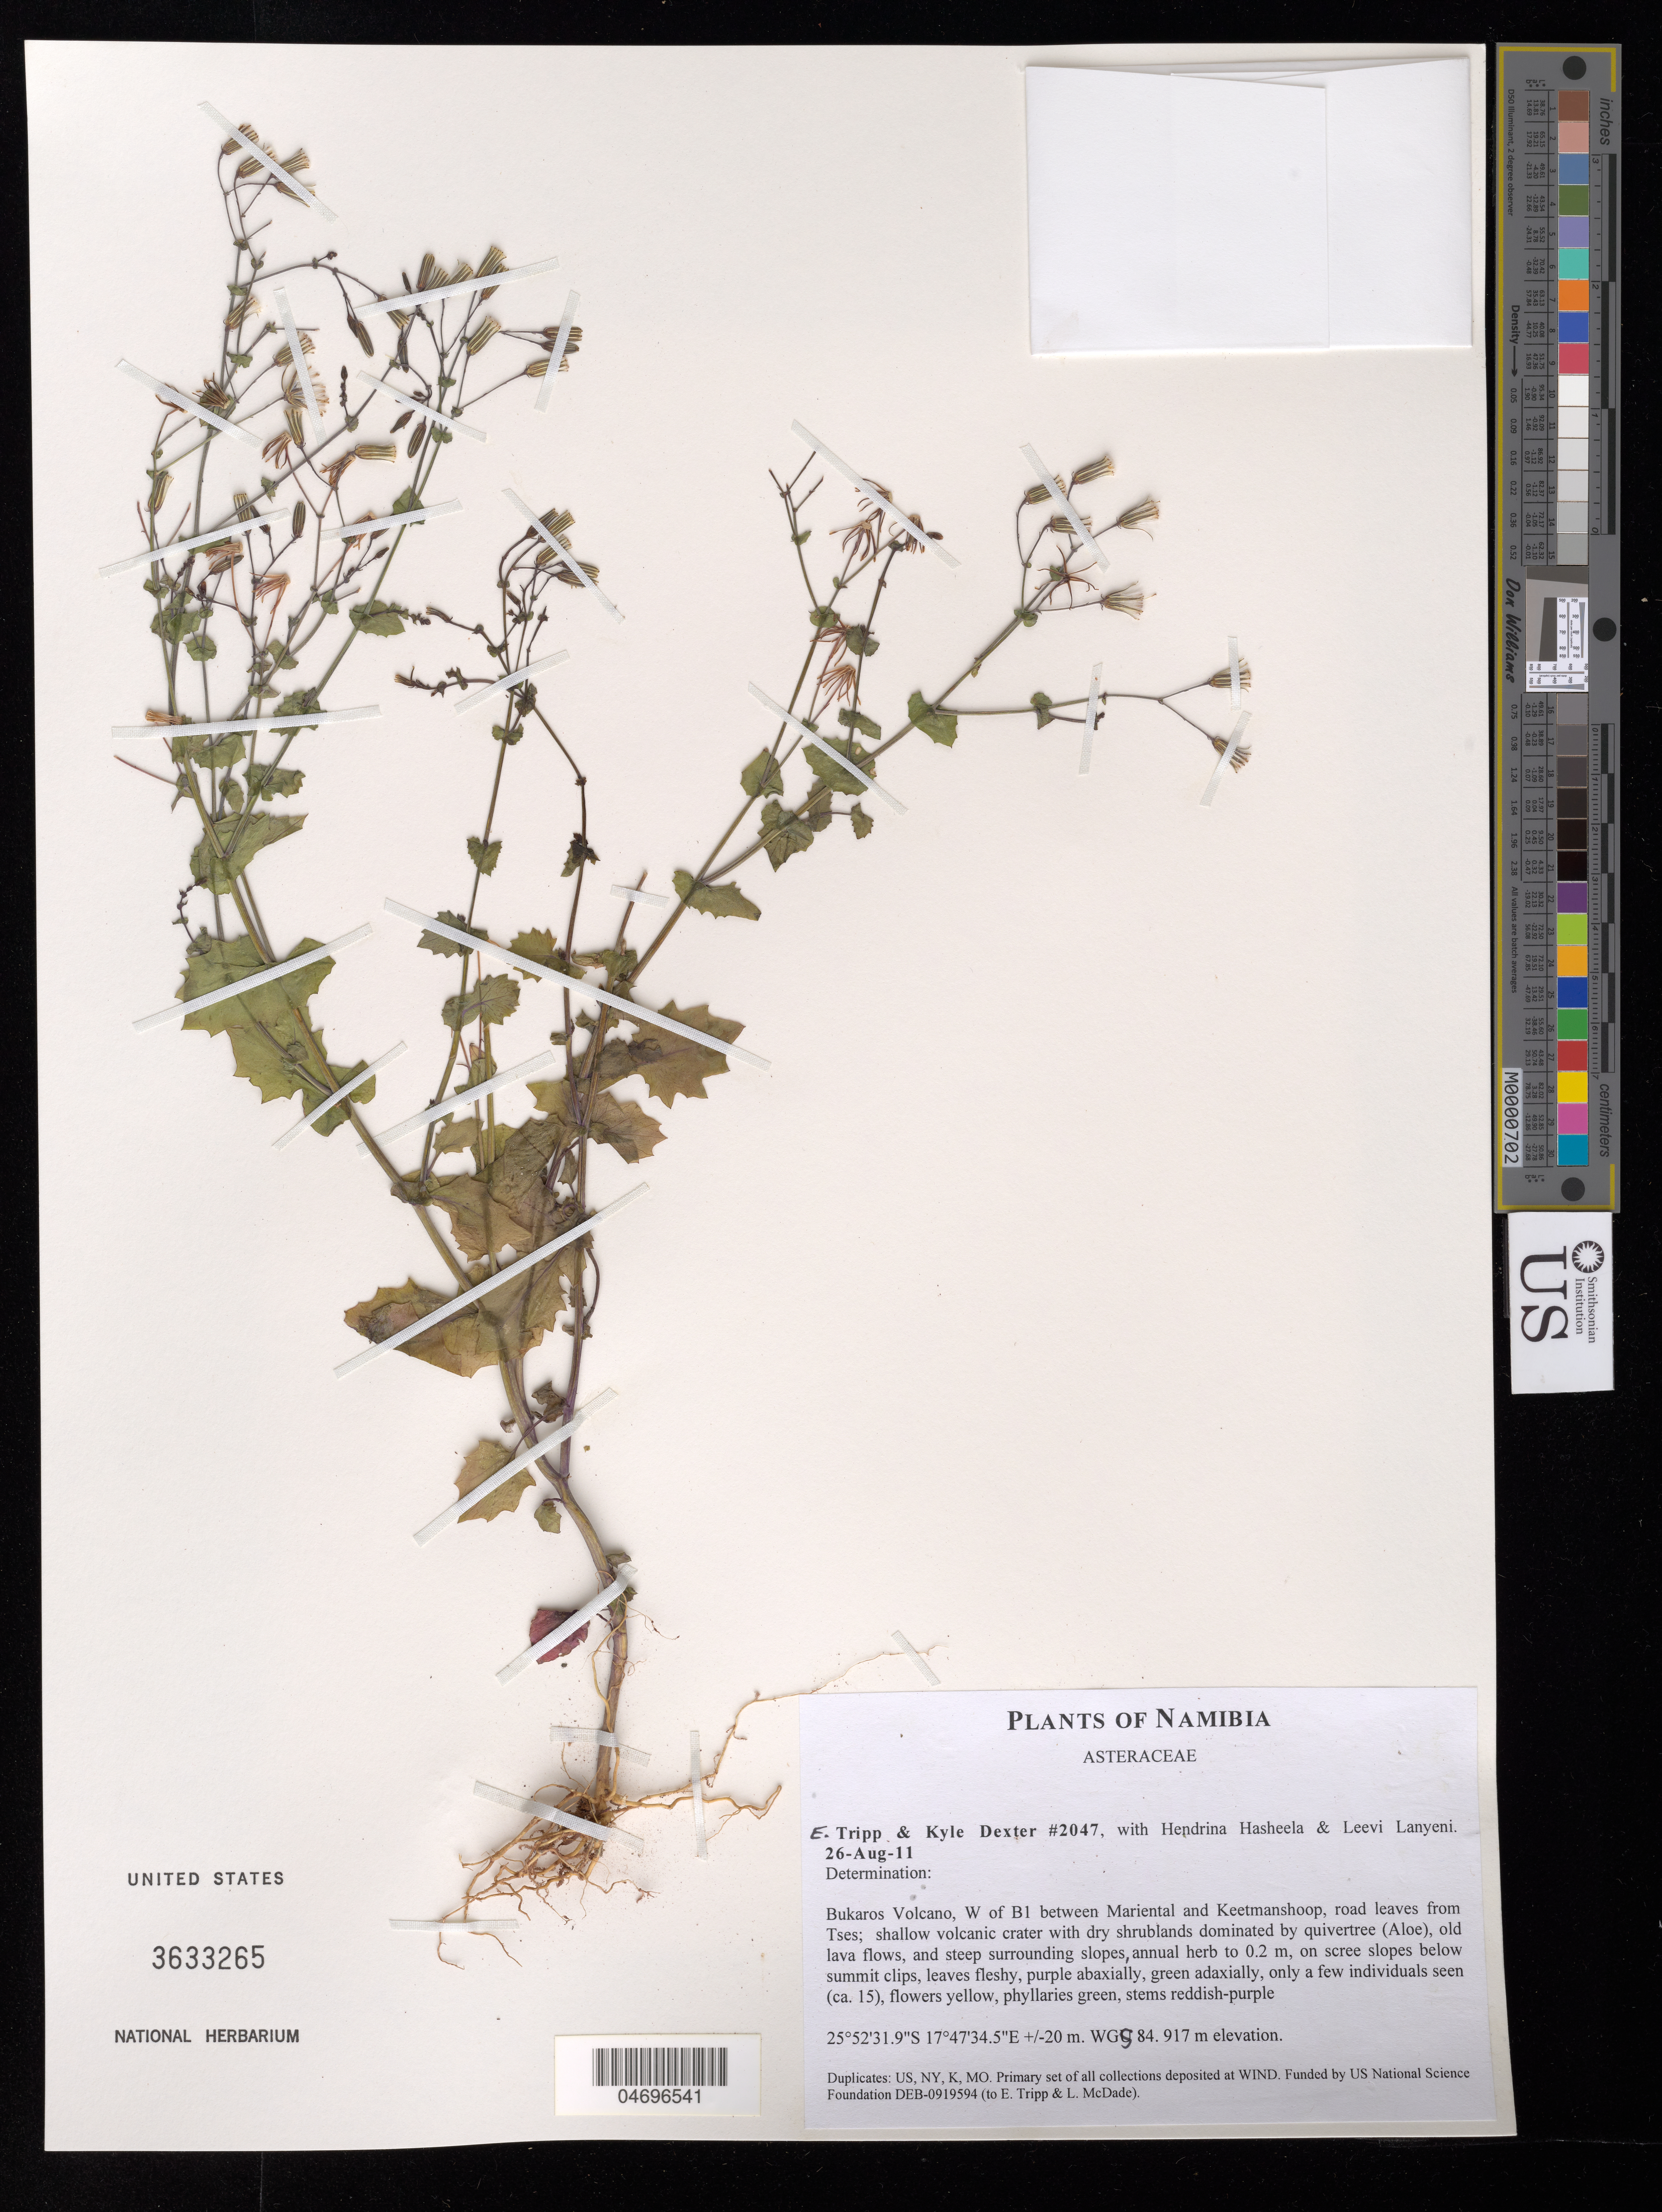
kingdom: Plantae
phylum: Tracheophyta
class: Magnoliopsida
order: Asterales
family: Asteraceae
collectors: E. Tripp, K. Dexter, H. Hasheela & L. Lanyeni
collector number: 2047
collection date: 2011-08-26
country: Namibia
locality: Bukaros Volcano, W of B1 between Mariental and Keetmanshoop, road leaves from Tses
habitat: Old lava flows and steep surrounding slopes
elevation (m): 917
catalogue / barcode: US 3633265